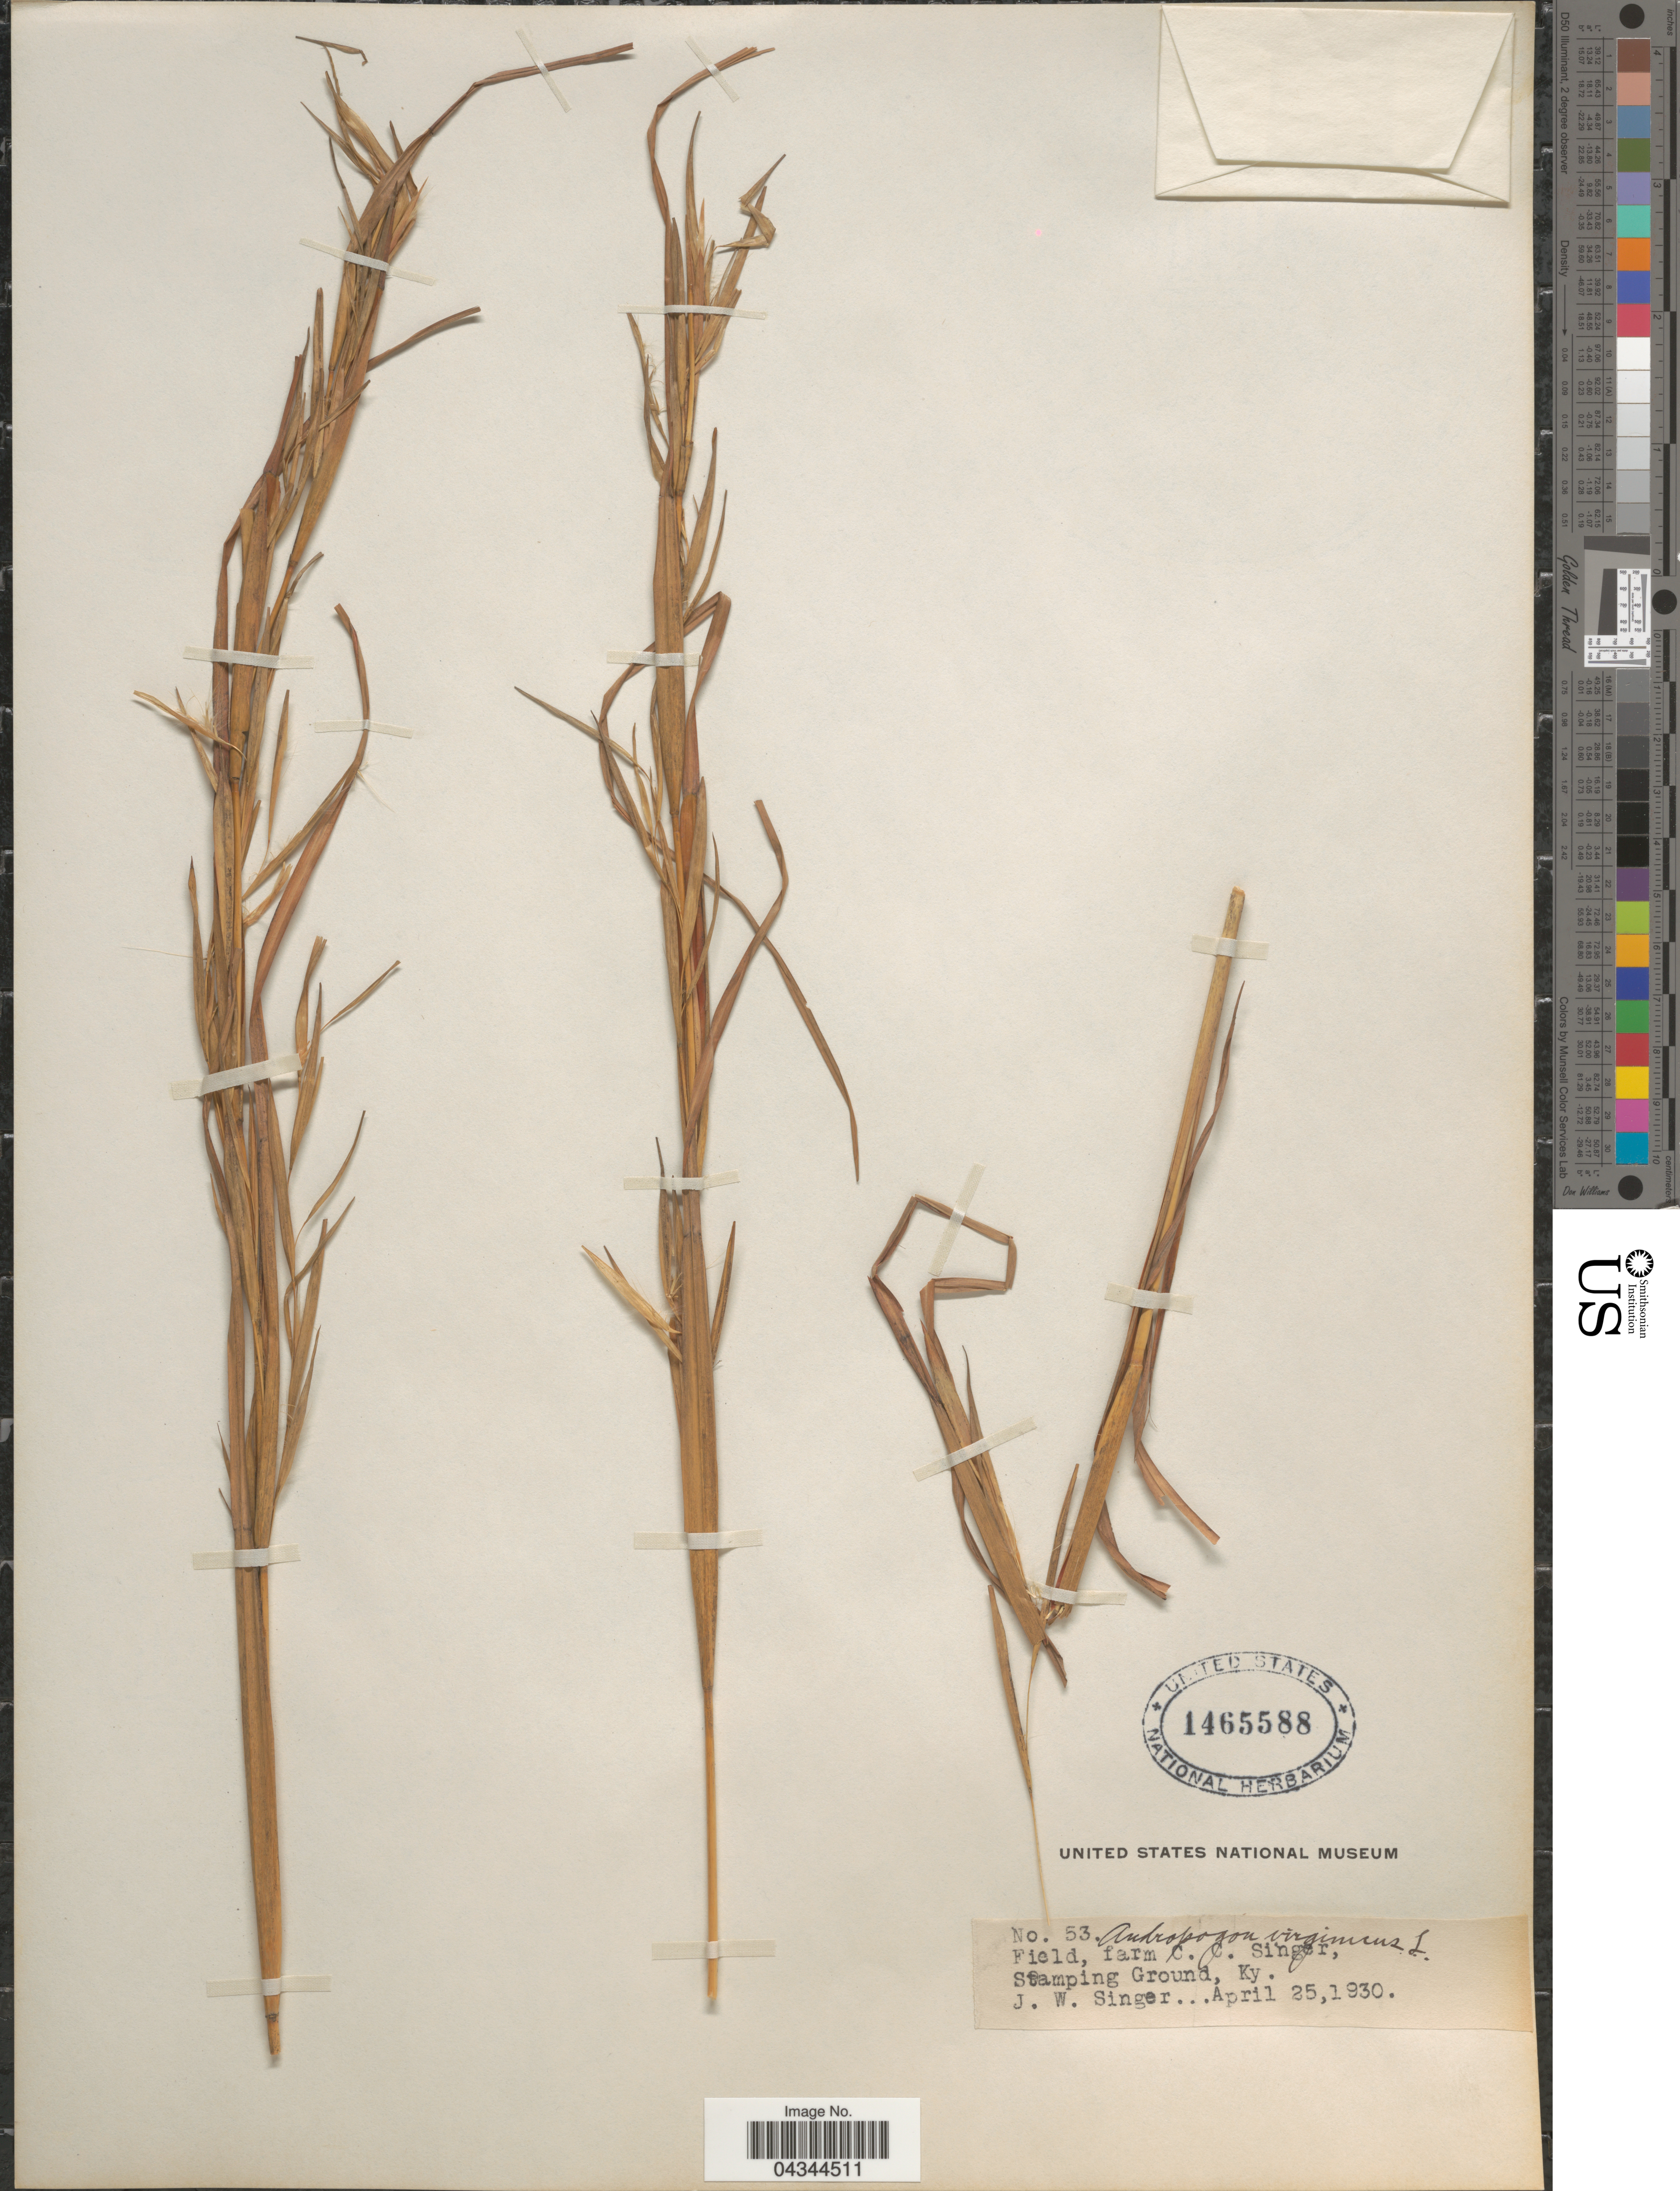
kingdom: Plantae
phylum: Tracheophyta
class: Liliopsida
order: Poales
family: Poaceae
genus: Andropogon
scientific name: Andropogon virginicus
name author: L.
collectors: J. EW. Singer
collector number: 53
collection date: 1930-04-25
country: United States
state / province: Kentucky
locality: Field, farm C. C. Singer, Stamping Ground.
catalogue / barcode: US 1465588